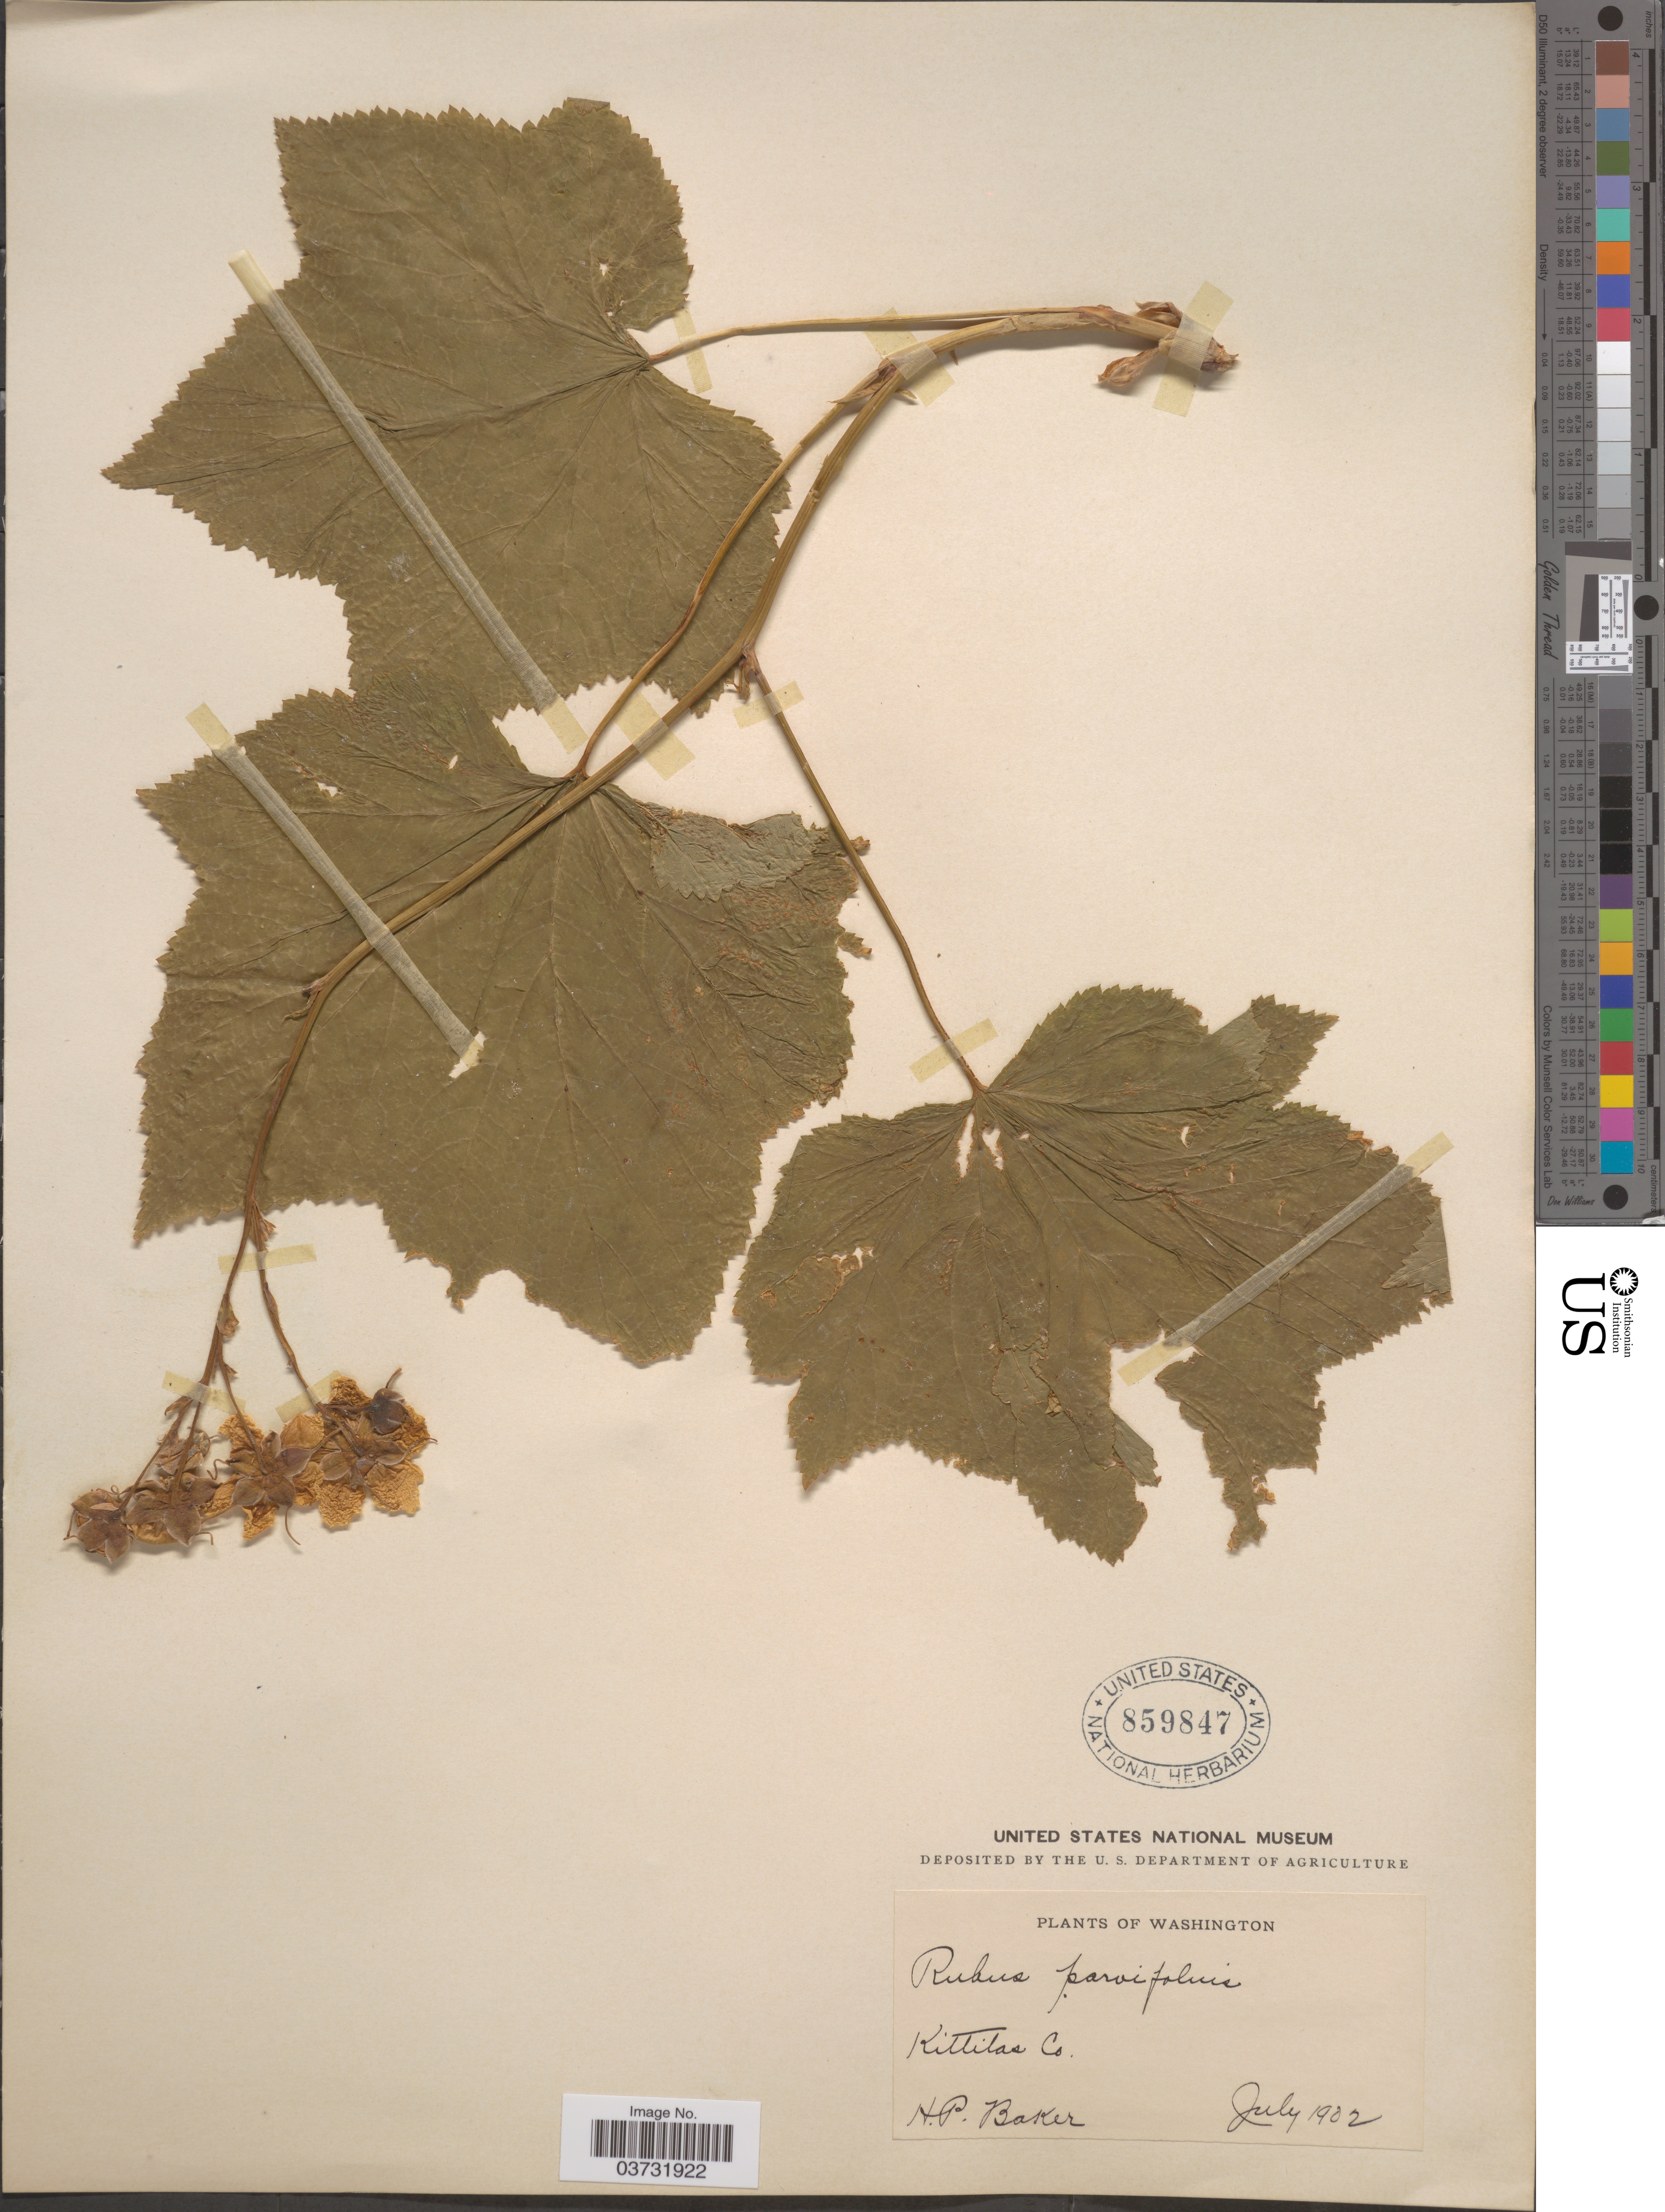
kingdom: Plantae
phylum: Tracheophyta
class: Magnoliopsida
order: Rosales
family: Rosaceae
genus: Rubus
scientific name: Rubus parviflorus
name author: Nutt.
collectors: H. P. Baker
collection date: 1902-07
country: United States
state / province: Washington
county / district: Kittitas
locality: Kittitas Co.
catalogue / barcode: US 859847